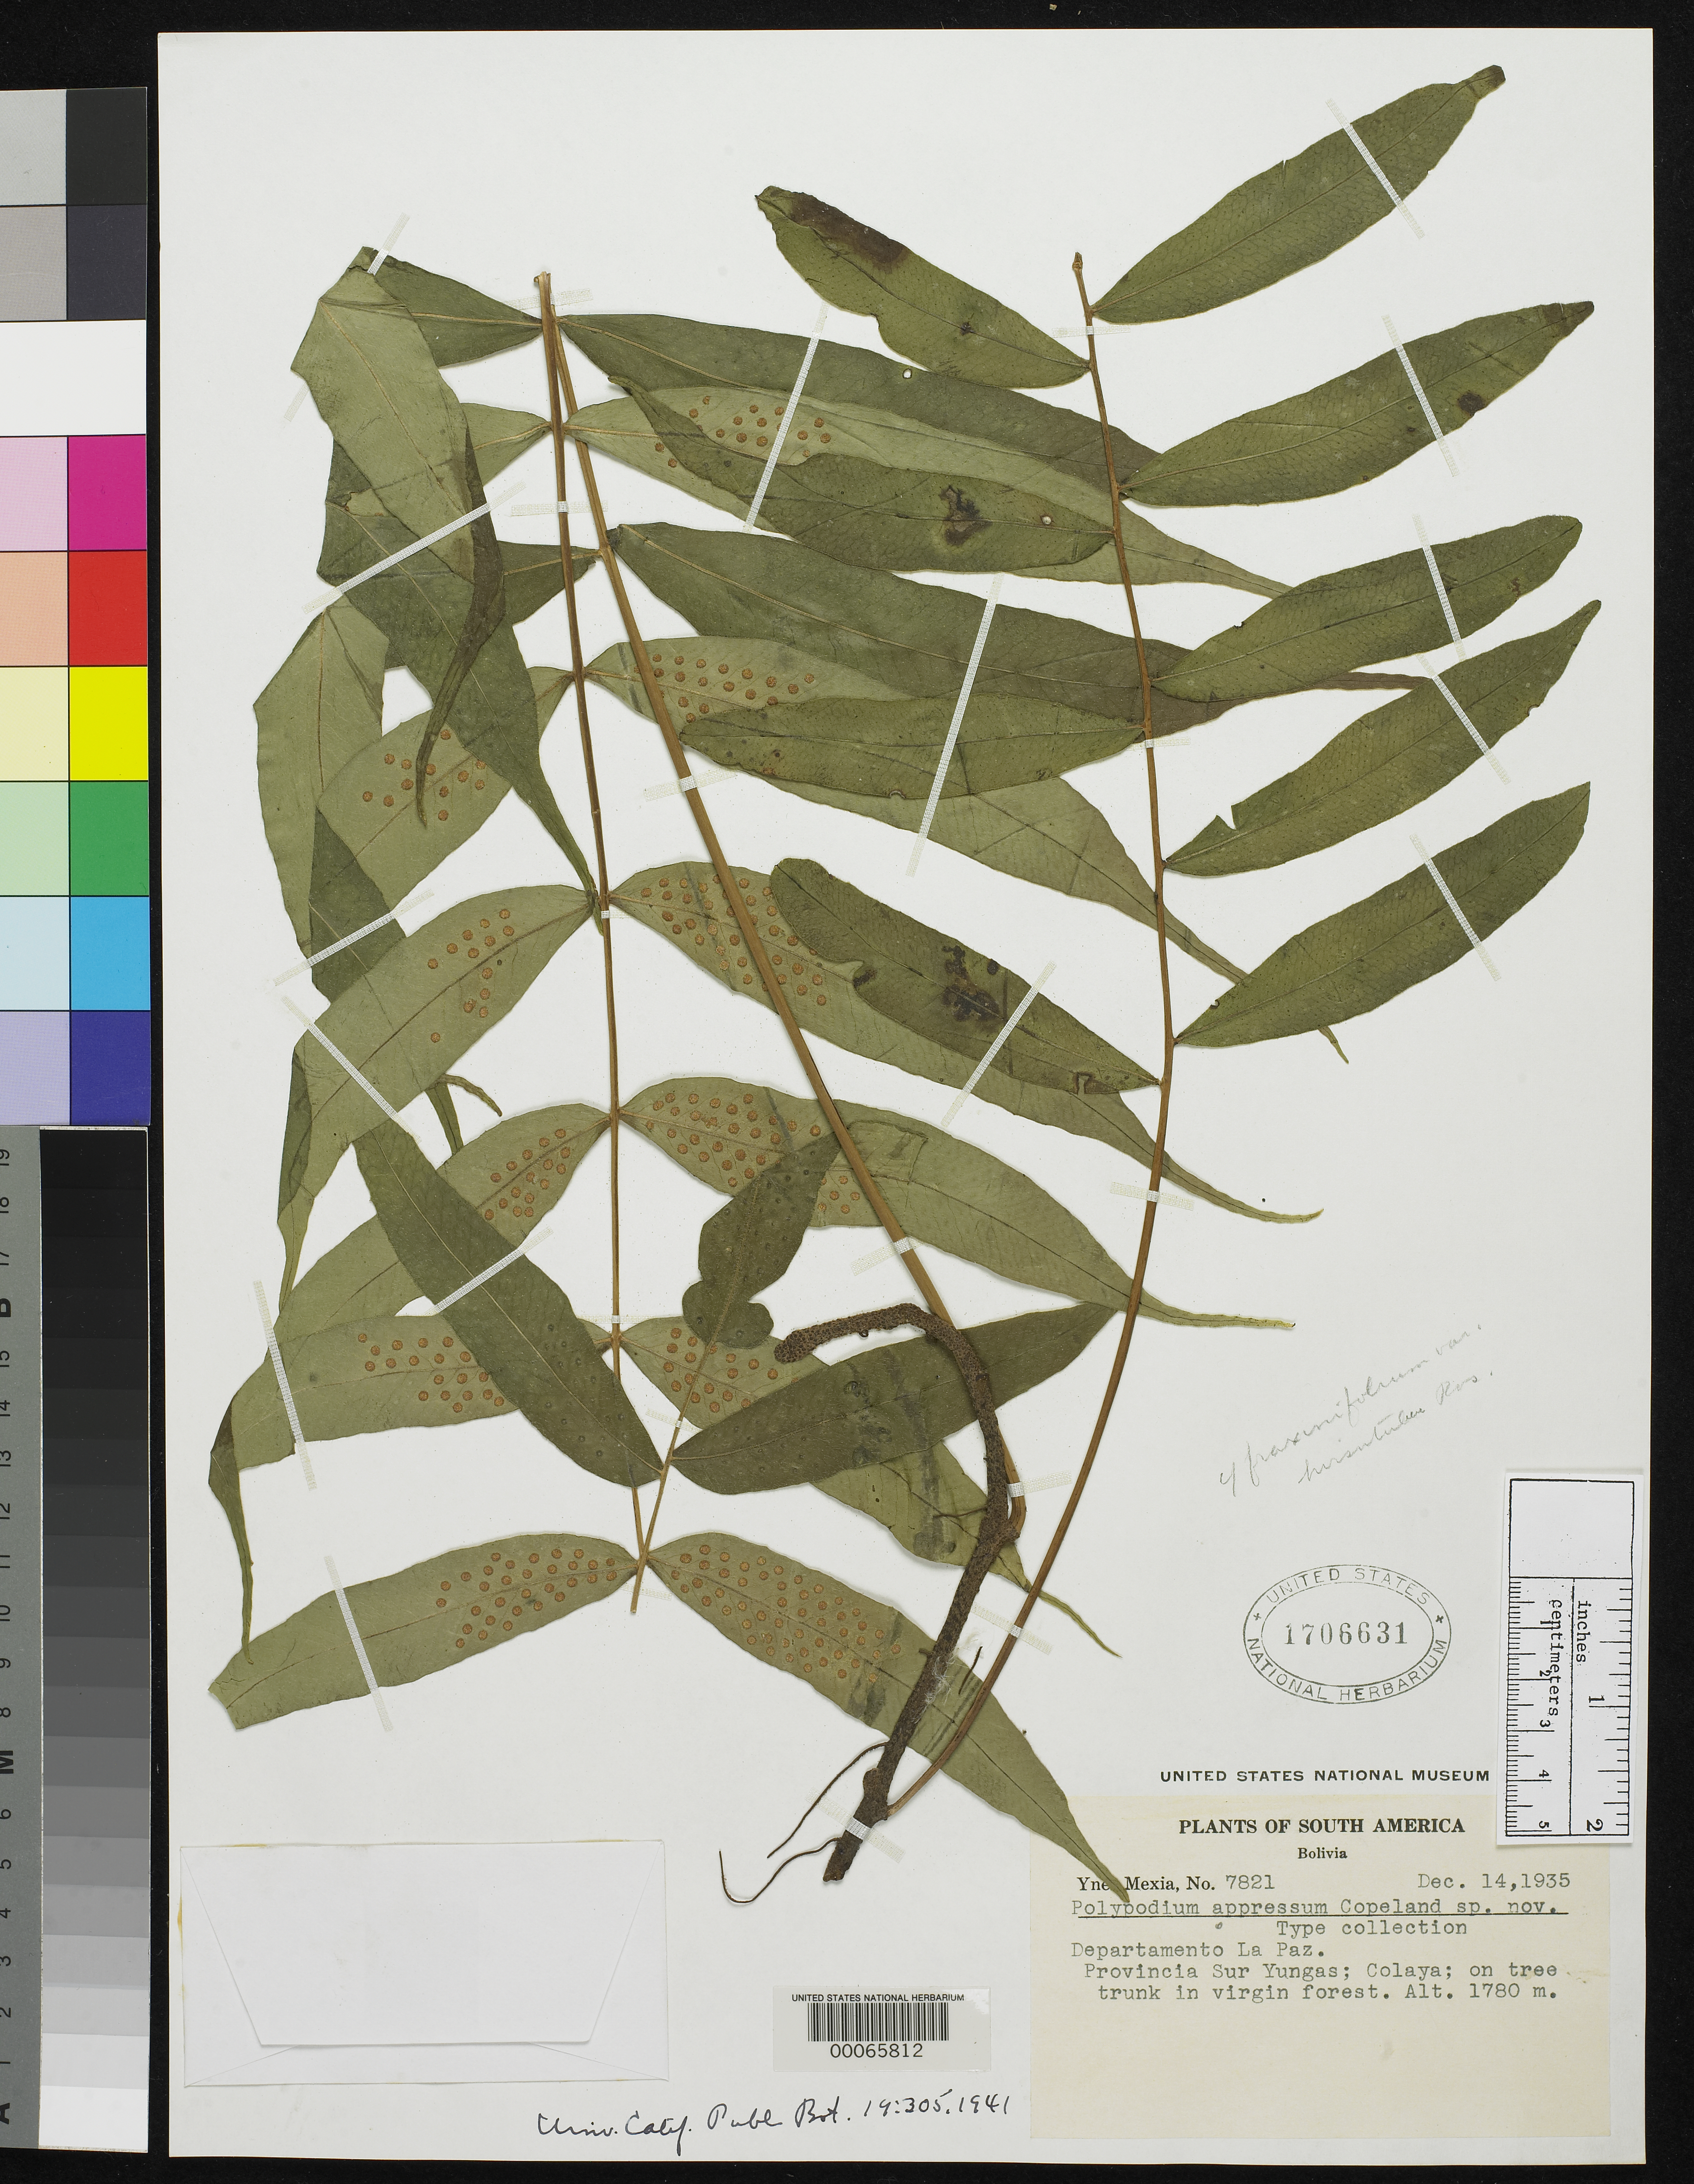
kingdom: Plantae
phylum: Tracheophyta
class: Polypodiopsida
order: Polypodiales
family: Polypodiaceae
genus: Polypodium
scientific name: Polypodium appressum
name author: Copel.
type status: Type Collection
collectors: Y. Mexia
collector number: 7821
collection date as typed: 14 Dec 1935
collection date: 1935-12-14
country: Bolivia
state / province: La Paz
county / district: Sur Yungas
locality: Colaya.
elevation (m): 1780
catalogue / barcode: US 1706631